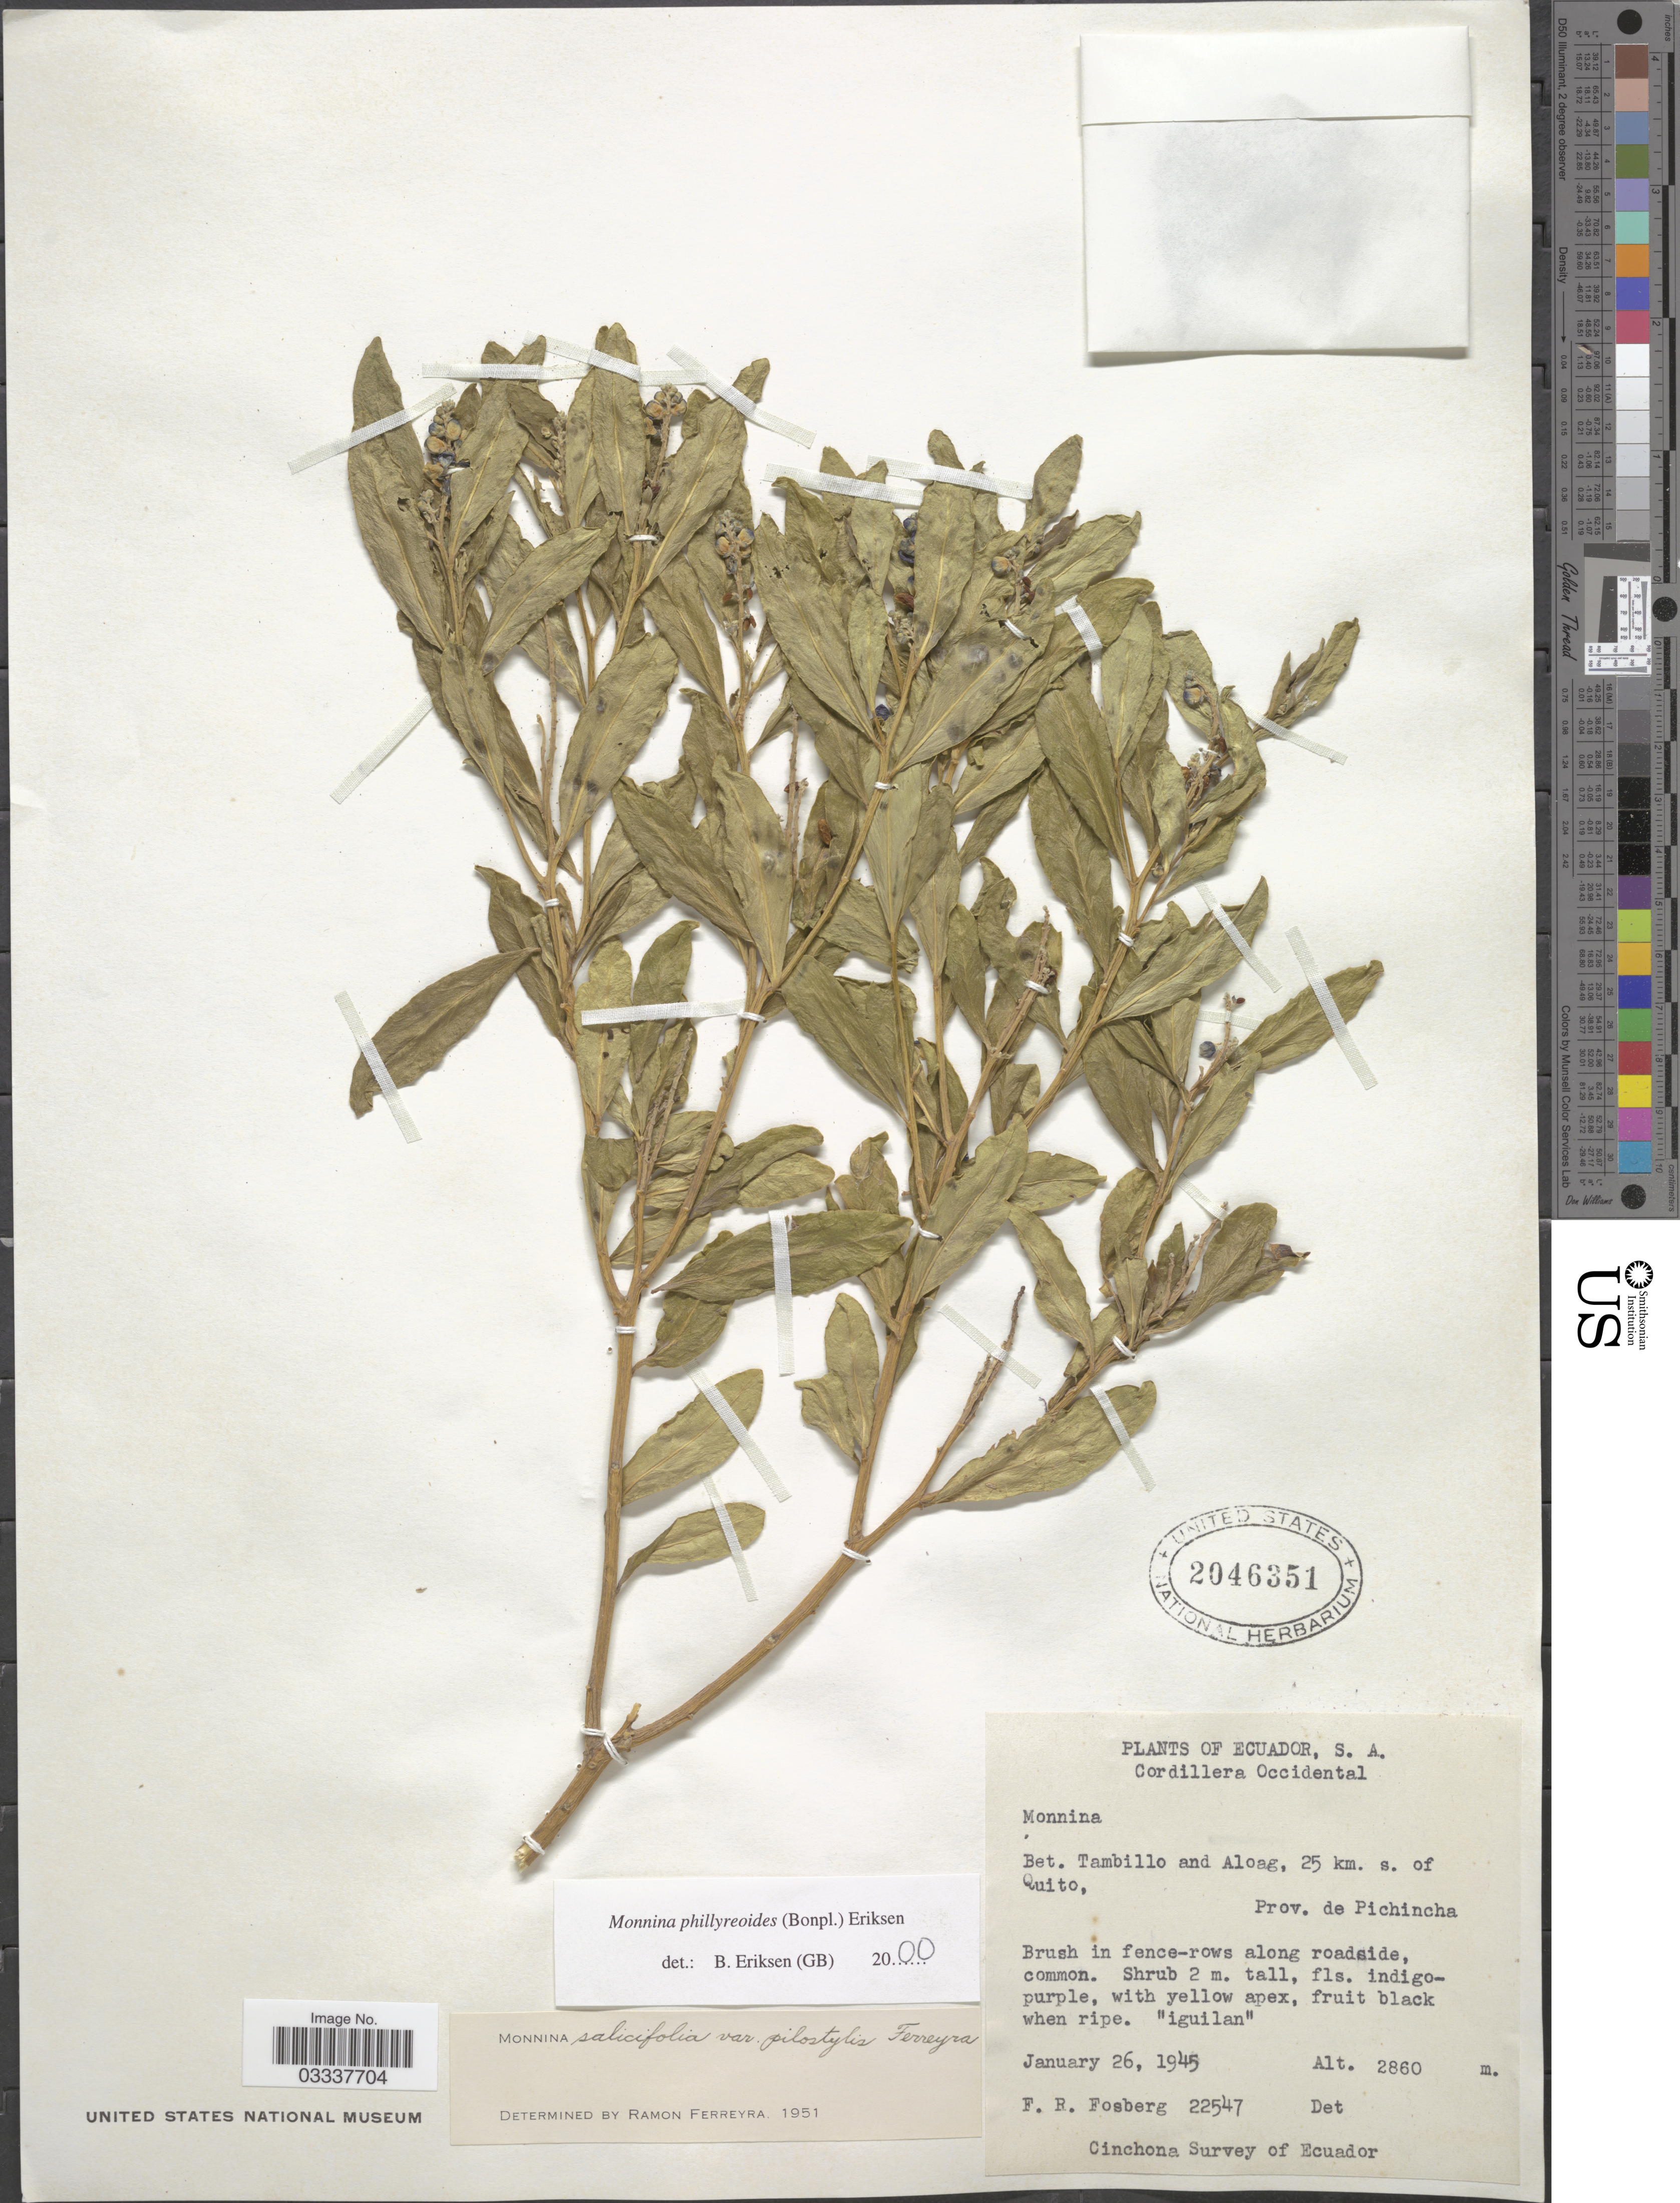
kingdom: Plantae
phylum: Tracheophyta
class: Magnoliopsida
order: Fabales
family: Polygalaceae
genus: Monnina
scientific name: Monnina phillyreoides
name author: (Bonpl.) B. Eriksen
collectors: F. R. Fosberg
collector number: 22547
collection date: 1945-01-26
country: Ecuador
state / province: Pichincha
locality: Cordillera Occidental, Bet. Tambillo and Aloag, 25 km. s. of Quito.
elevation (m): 2860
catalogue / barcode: US 2046351